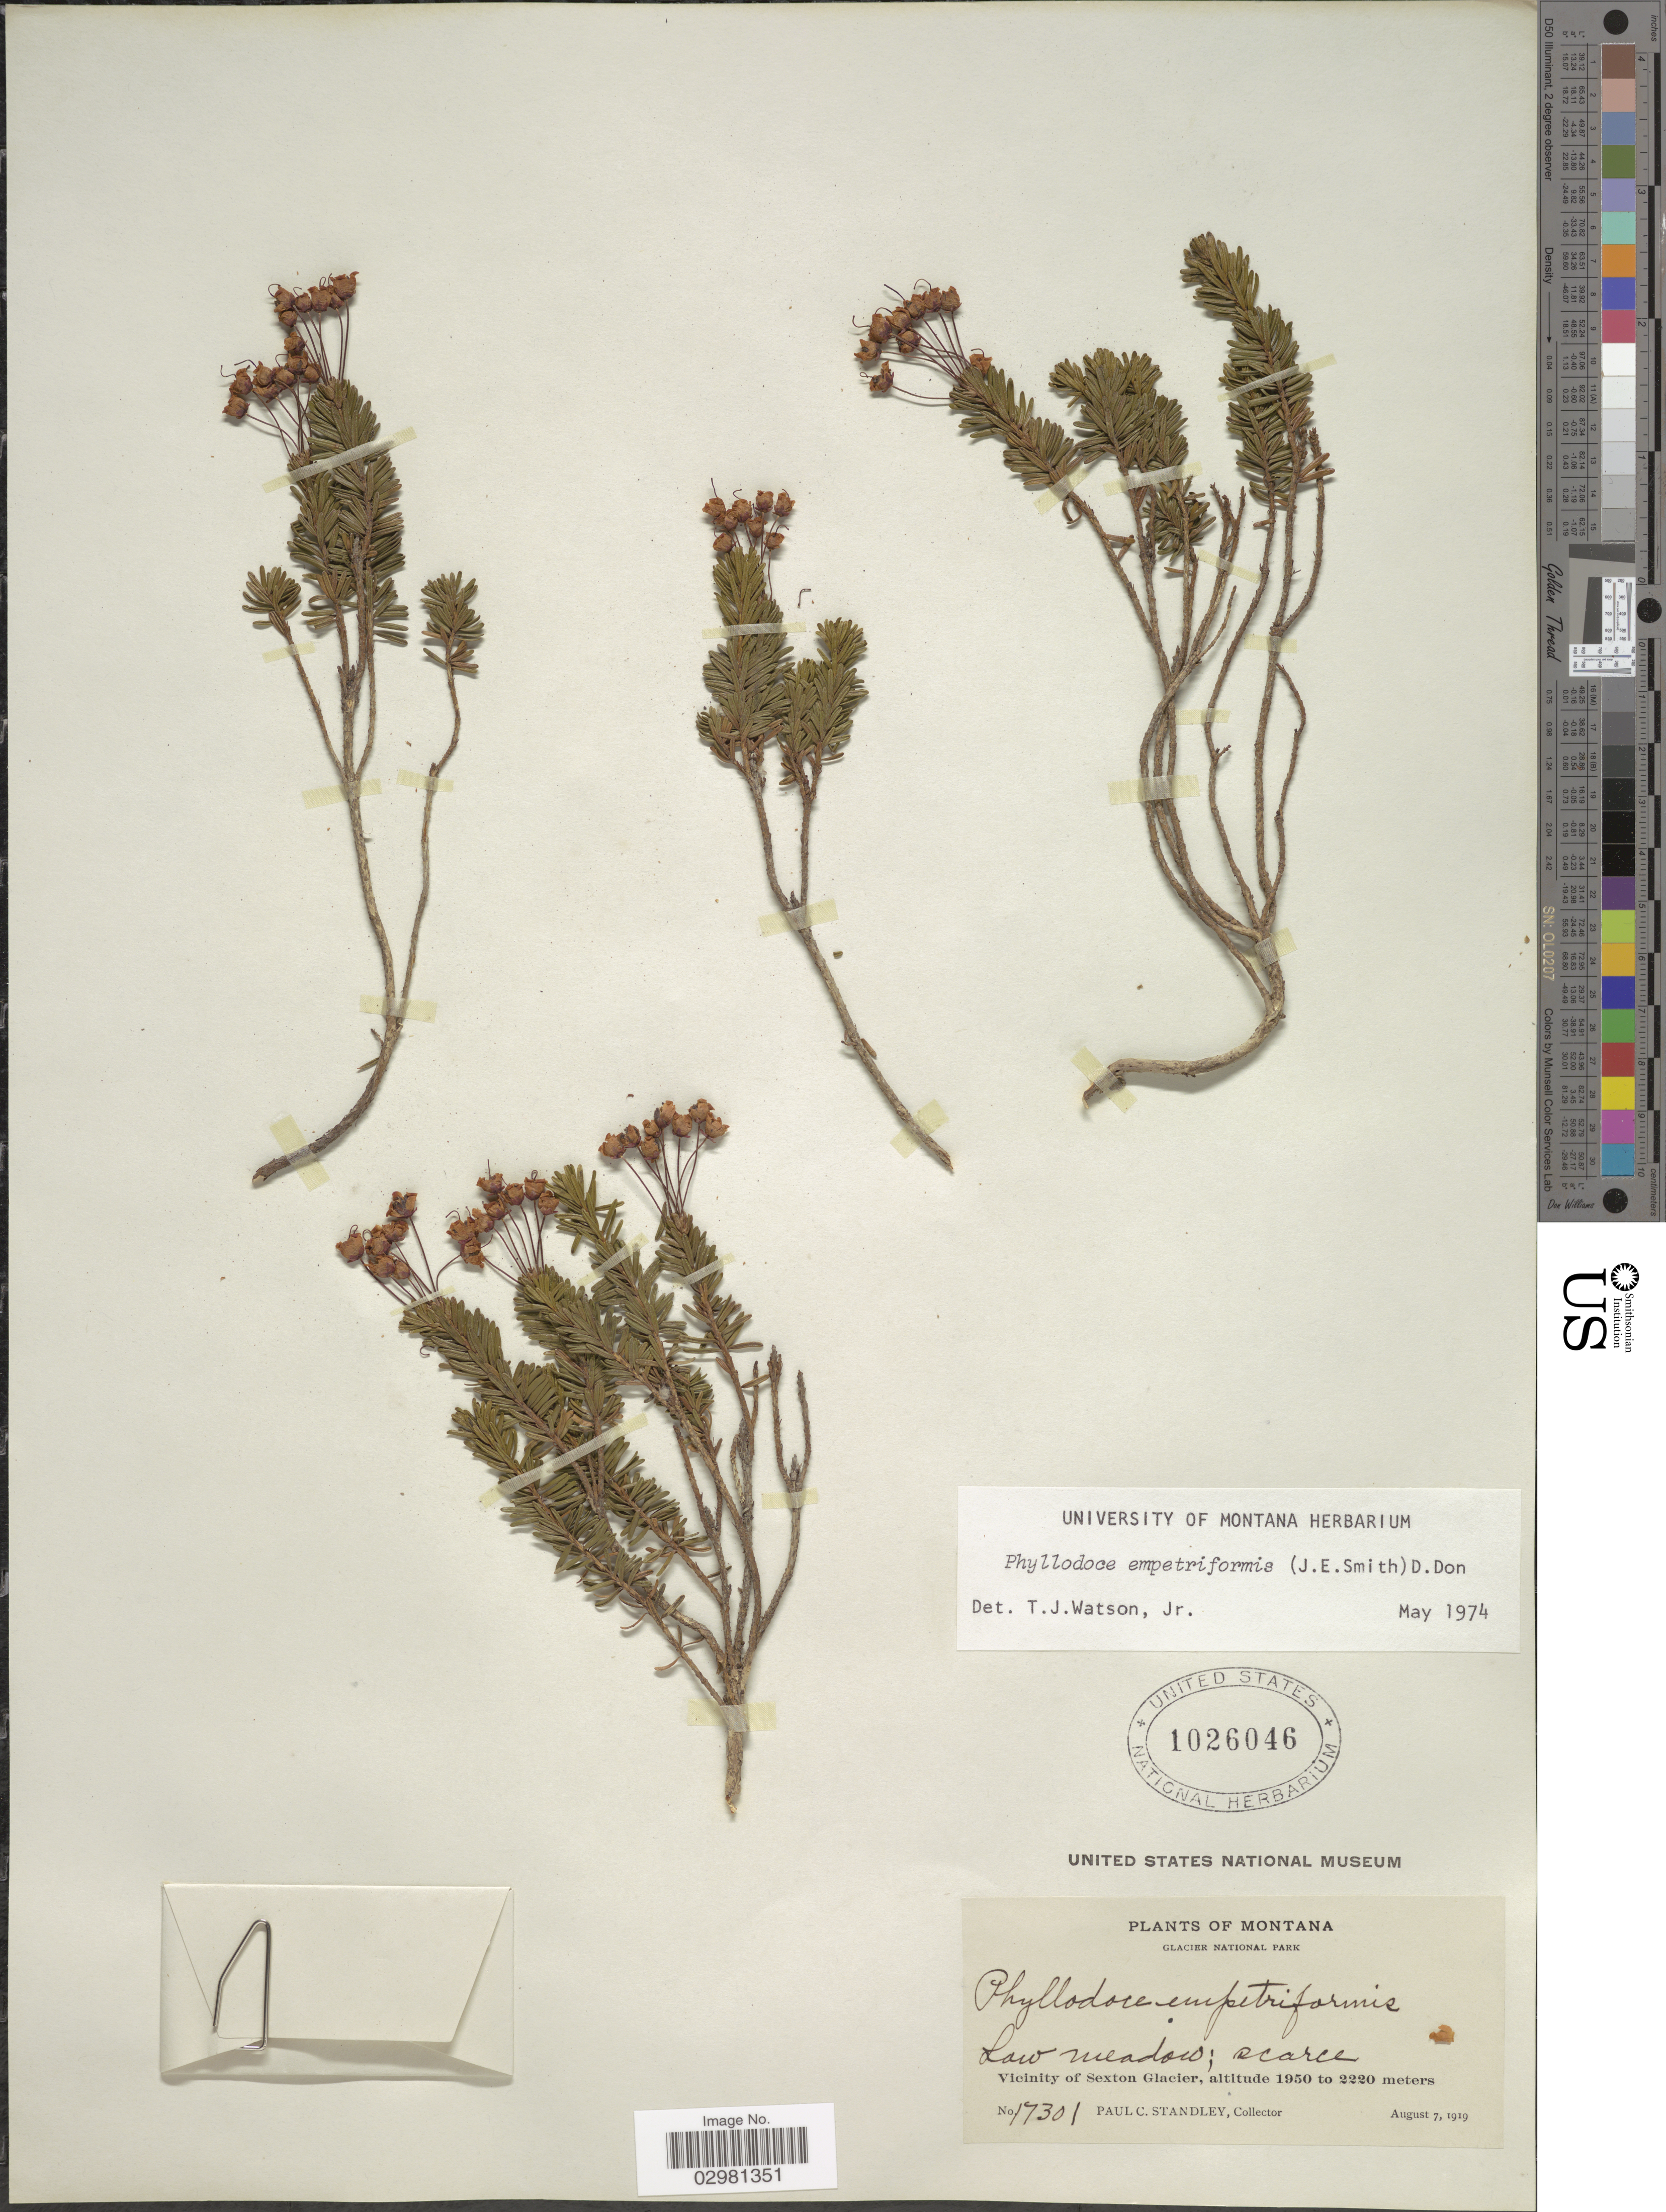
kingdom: Plantae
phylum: Tracheophyta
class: Magnoliopsida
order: Ericales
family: Ericaceae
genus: Phyllodoce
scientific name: Phyllodoce empetiformis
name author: (Small) D. Don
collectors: P. C. Standley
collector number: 17301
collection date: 1919-08-07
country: United States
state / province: Montana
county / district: Glacier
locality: Glacier National Park, Vicinity of Sexton Glacier.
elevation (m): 1950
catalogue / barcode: US 1026046